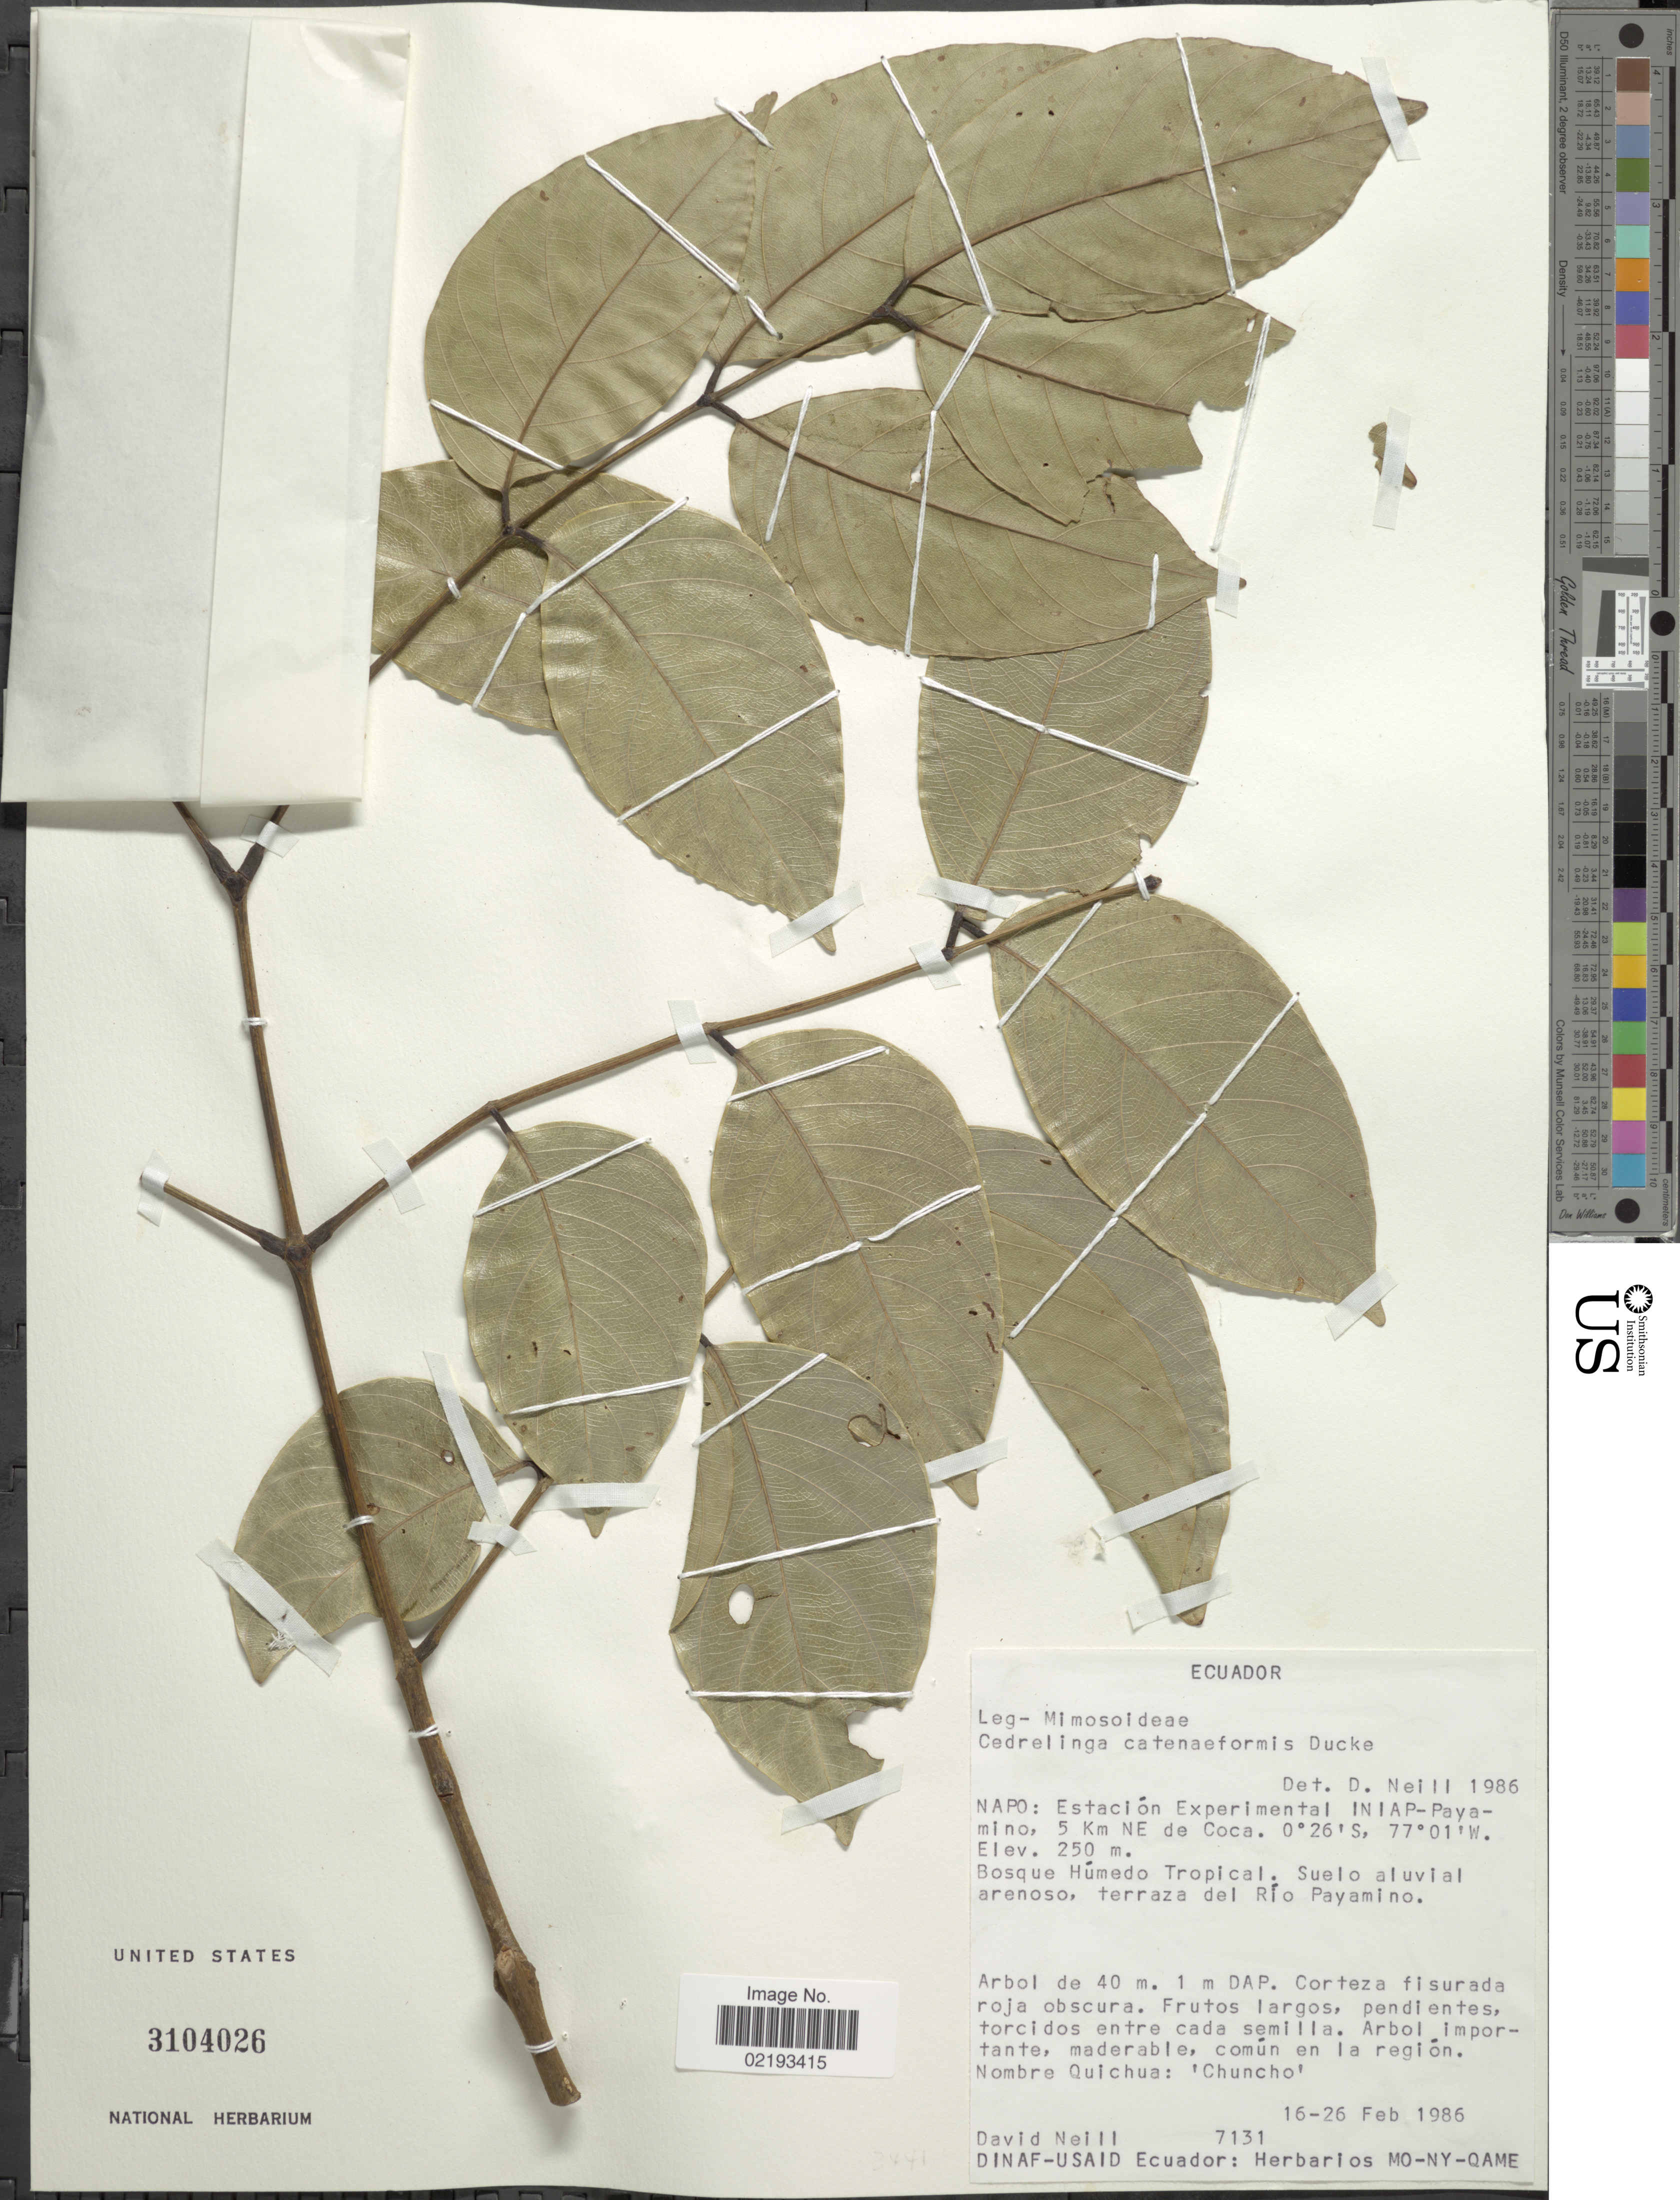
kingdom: Plantae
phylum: Tracheophyta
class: Magnoliopsida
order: Fabales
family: Fabaceae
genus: Cedrelinga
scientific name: Cedrelinga catenaeformis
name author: (Ducke) Ducke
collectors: D. Neill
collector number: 7131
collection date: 1986-02-16/1986-02-26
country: Ecuador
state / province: Napo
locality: Estación Experimental INIAP-Payamino, 5 Km NE de Coca. Bosque Húmedo Tropical. Suelo aluvial arenoso, terraza del Río Payamino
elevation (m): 250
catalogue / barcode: US 3104026